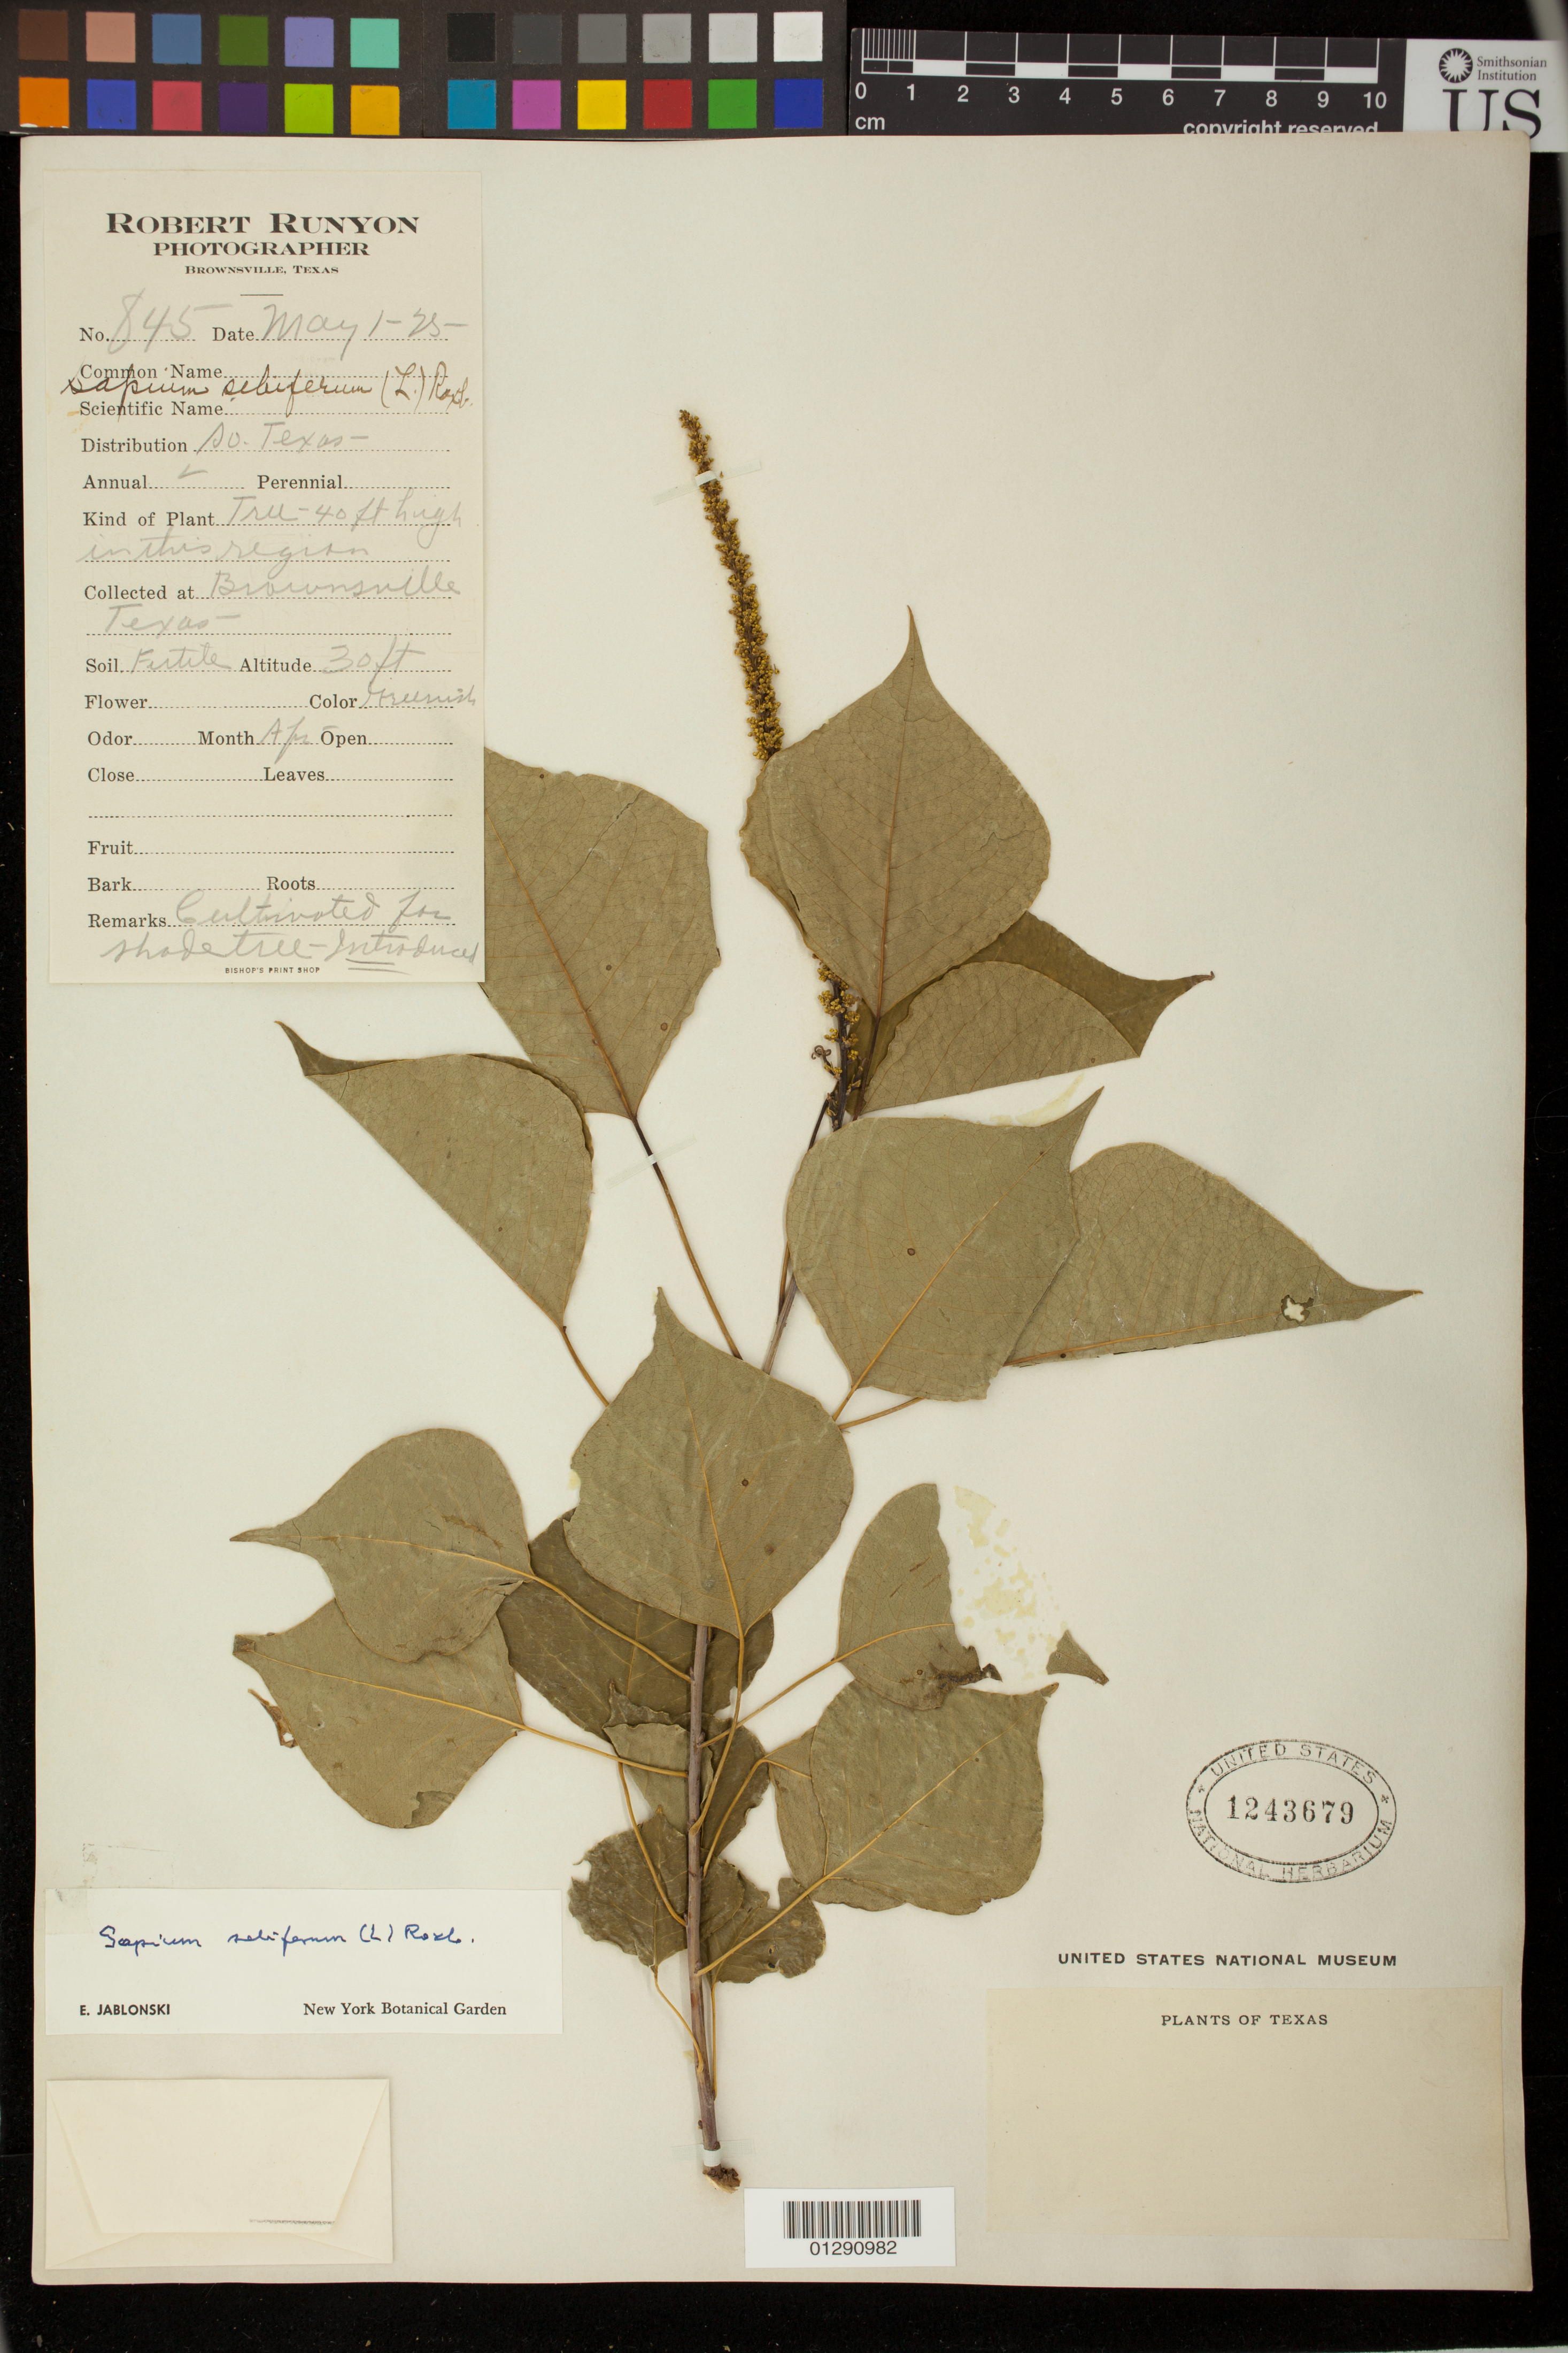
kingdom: Plantae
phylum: Tracheophyta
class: Magnoliopsida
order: Malpighiales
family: Euphorbiaceae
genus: Sapium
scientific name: Sapium sebiferum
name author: (L.) Roxb.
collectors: R. Runyon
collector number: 845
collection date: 1925-05-01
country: United States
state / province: Texas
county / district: Cameron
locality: Brownsville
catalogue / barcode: US 1243679